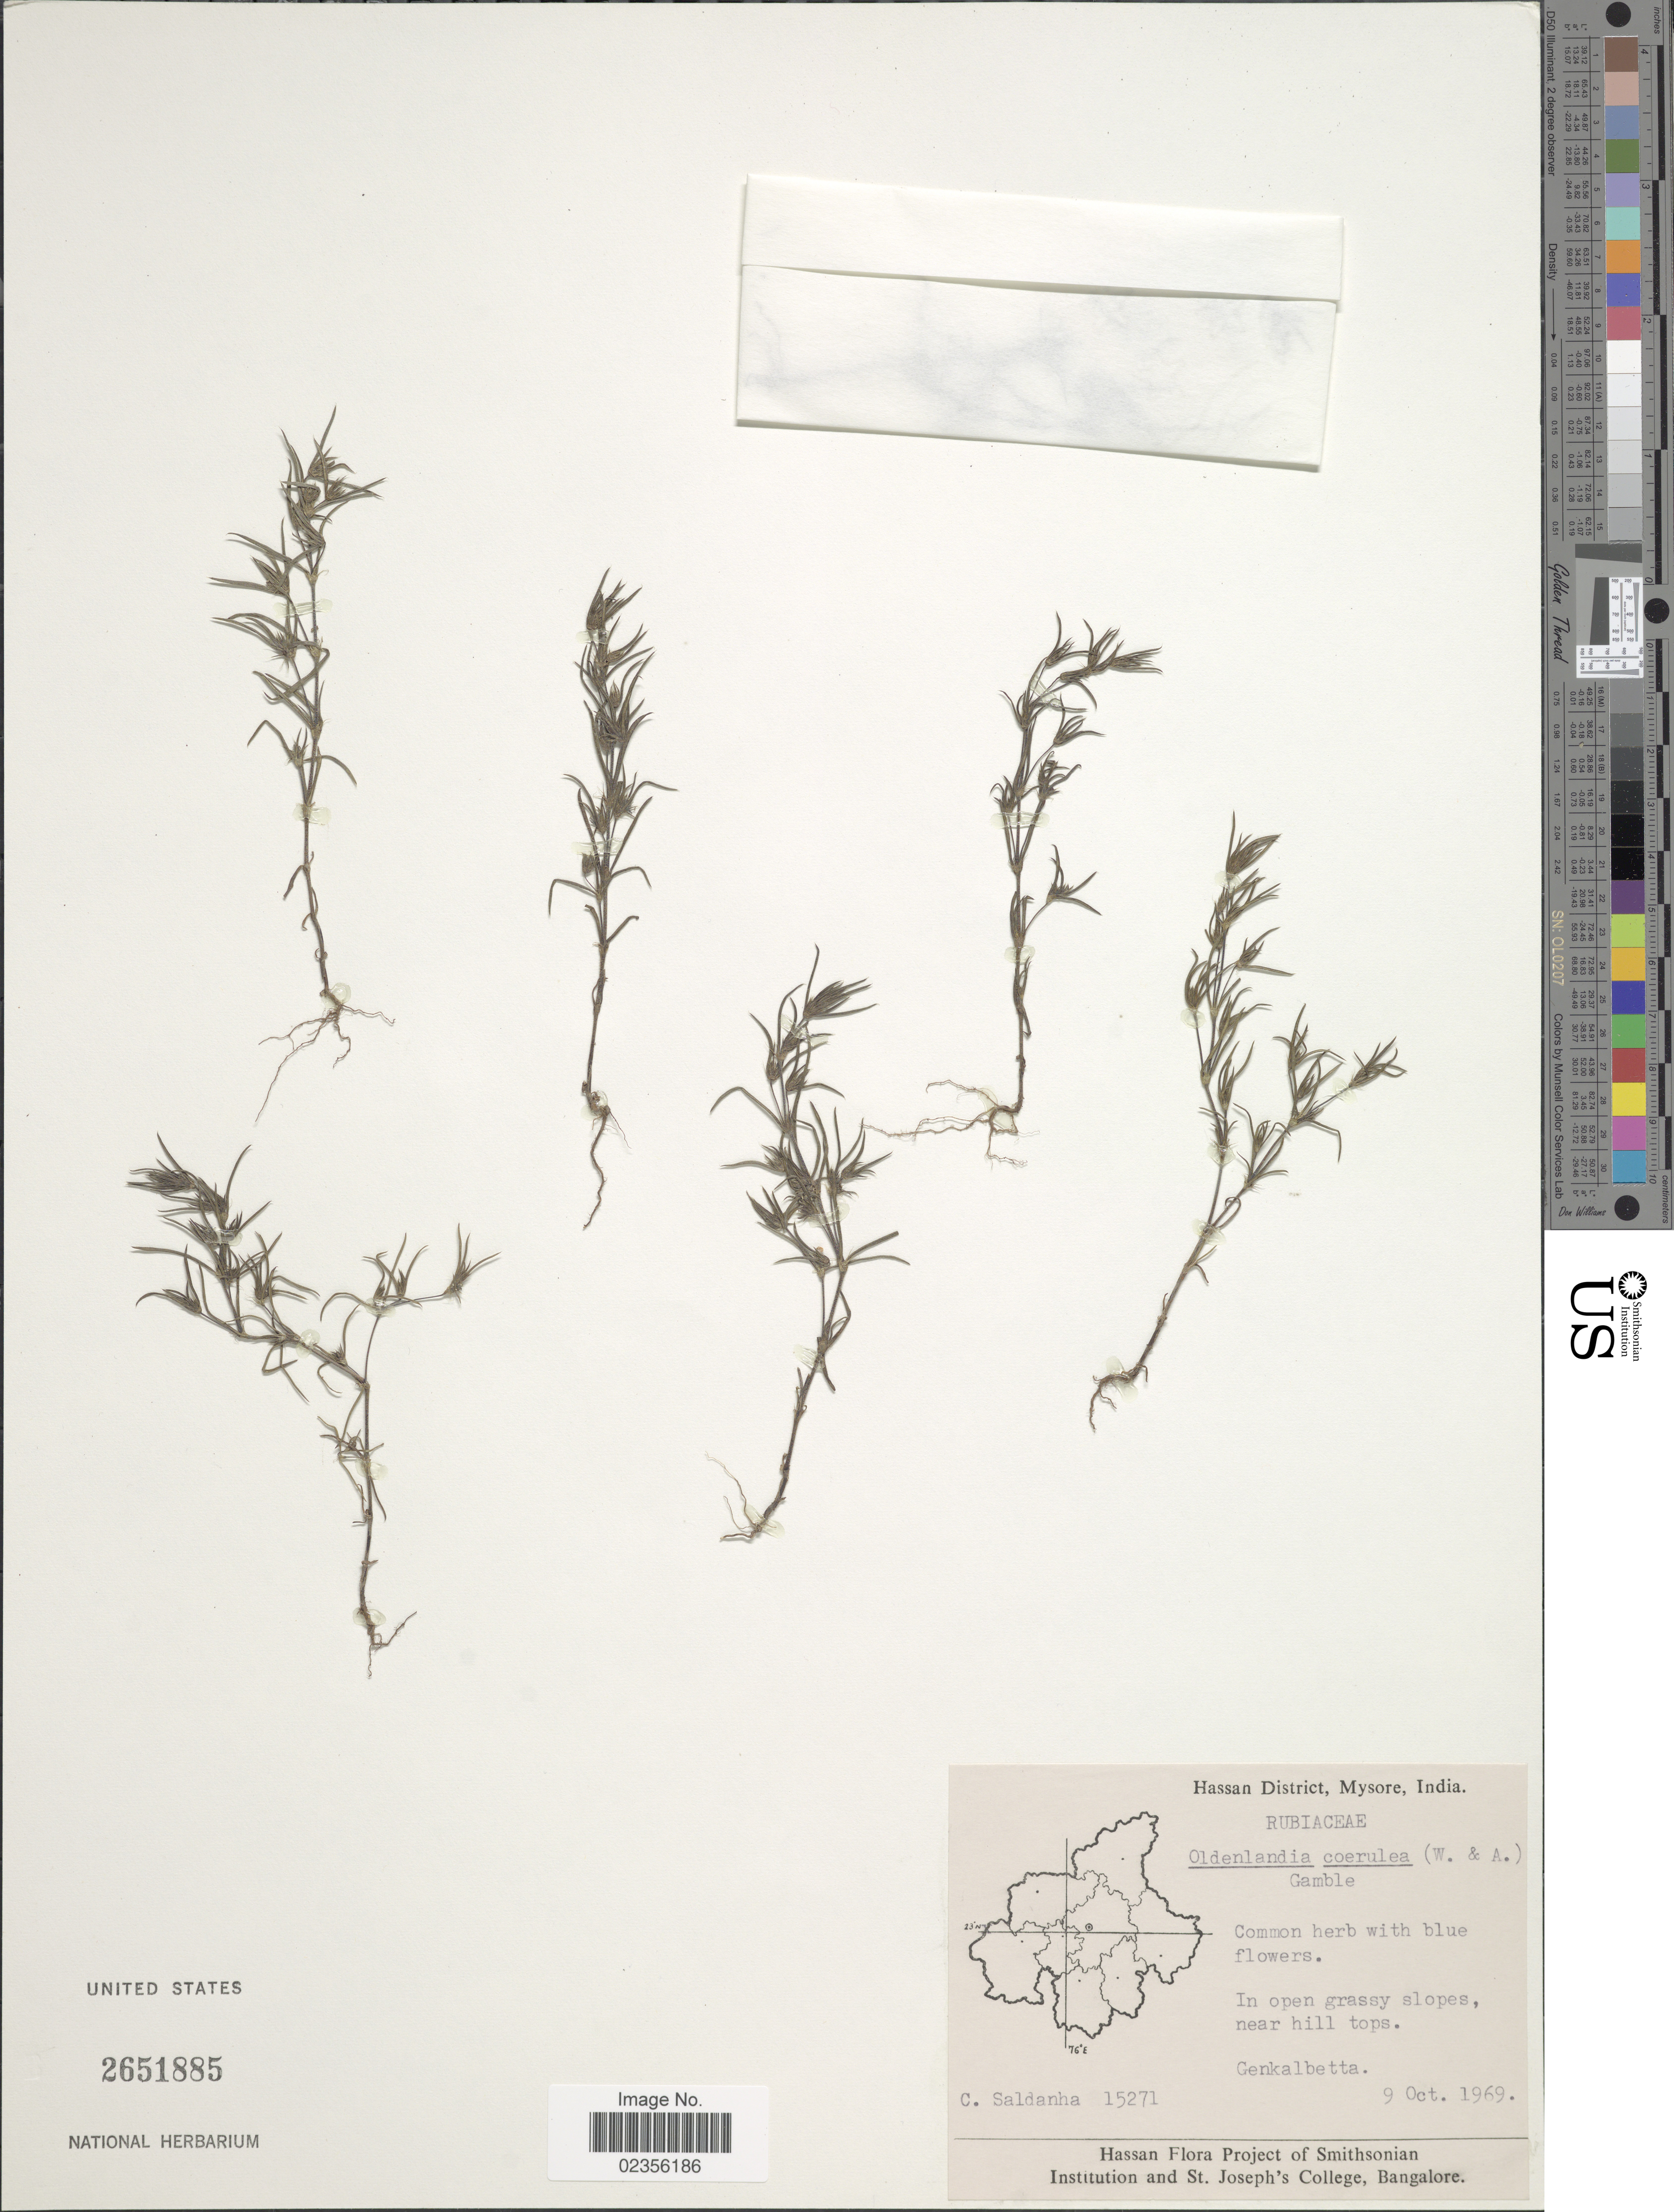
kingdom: Plantae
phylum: Tracheophyta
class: Magnoliopsida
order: Gentianales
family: Rubiaceae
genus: Hedyotis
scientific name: Hedyotis cyanantha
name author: Kurz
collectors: C. Saldanha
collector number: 15271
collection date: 1969-10-09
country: India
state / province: Karnataka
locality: Hassan District, Mysore. In open grassy slopes, near hill tops. Genkalbetta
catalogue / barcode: US 2651885